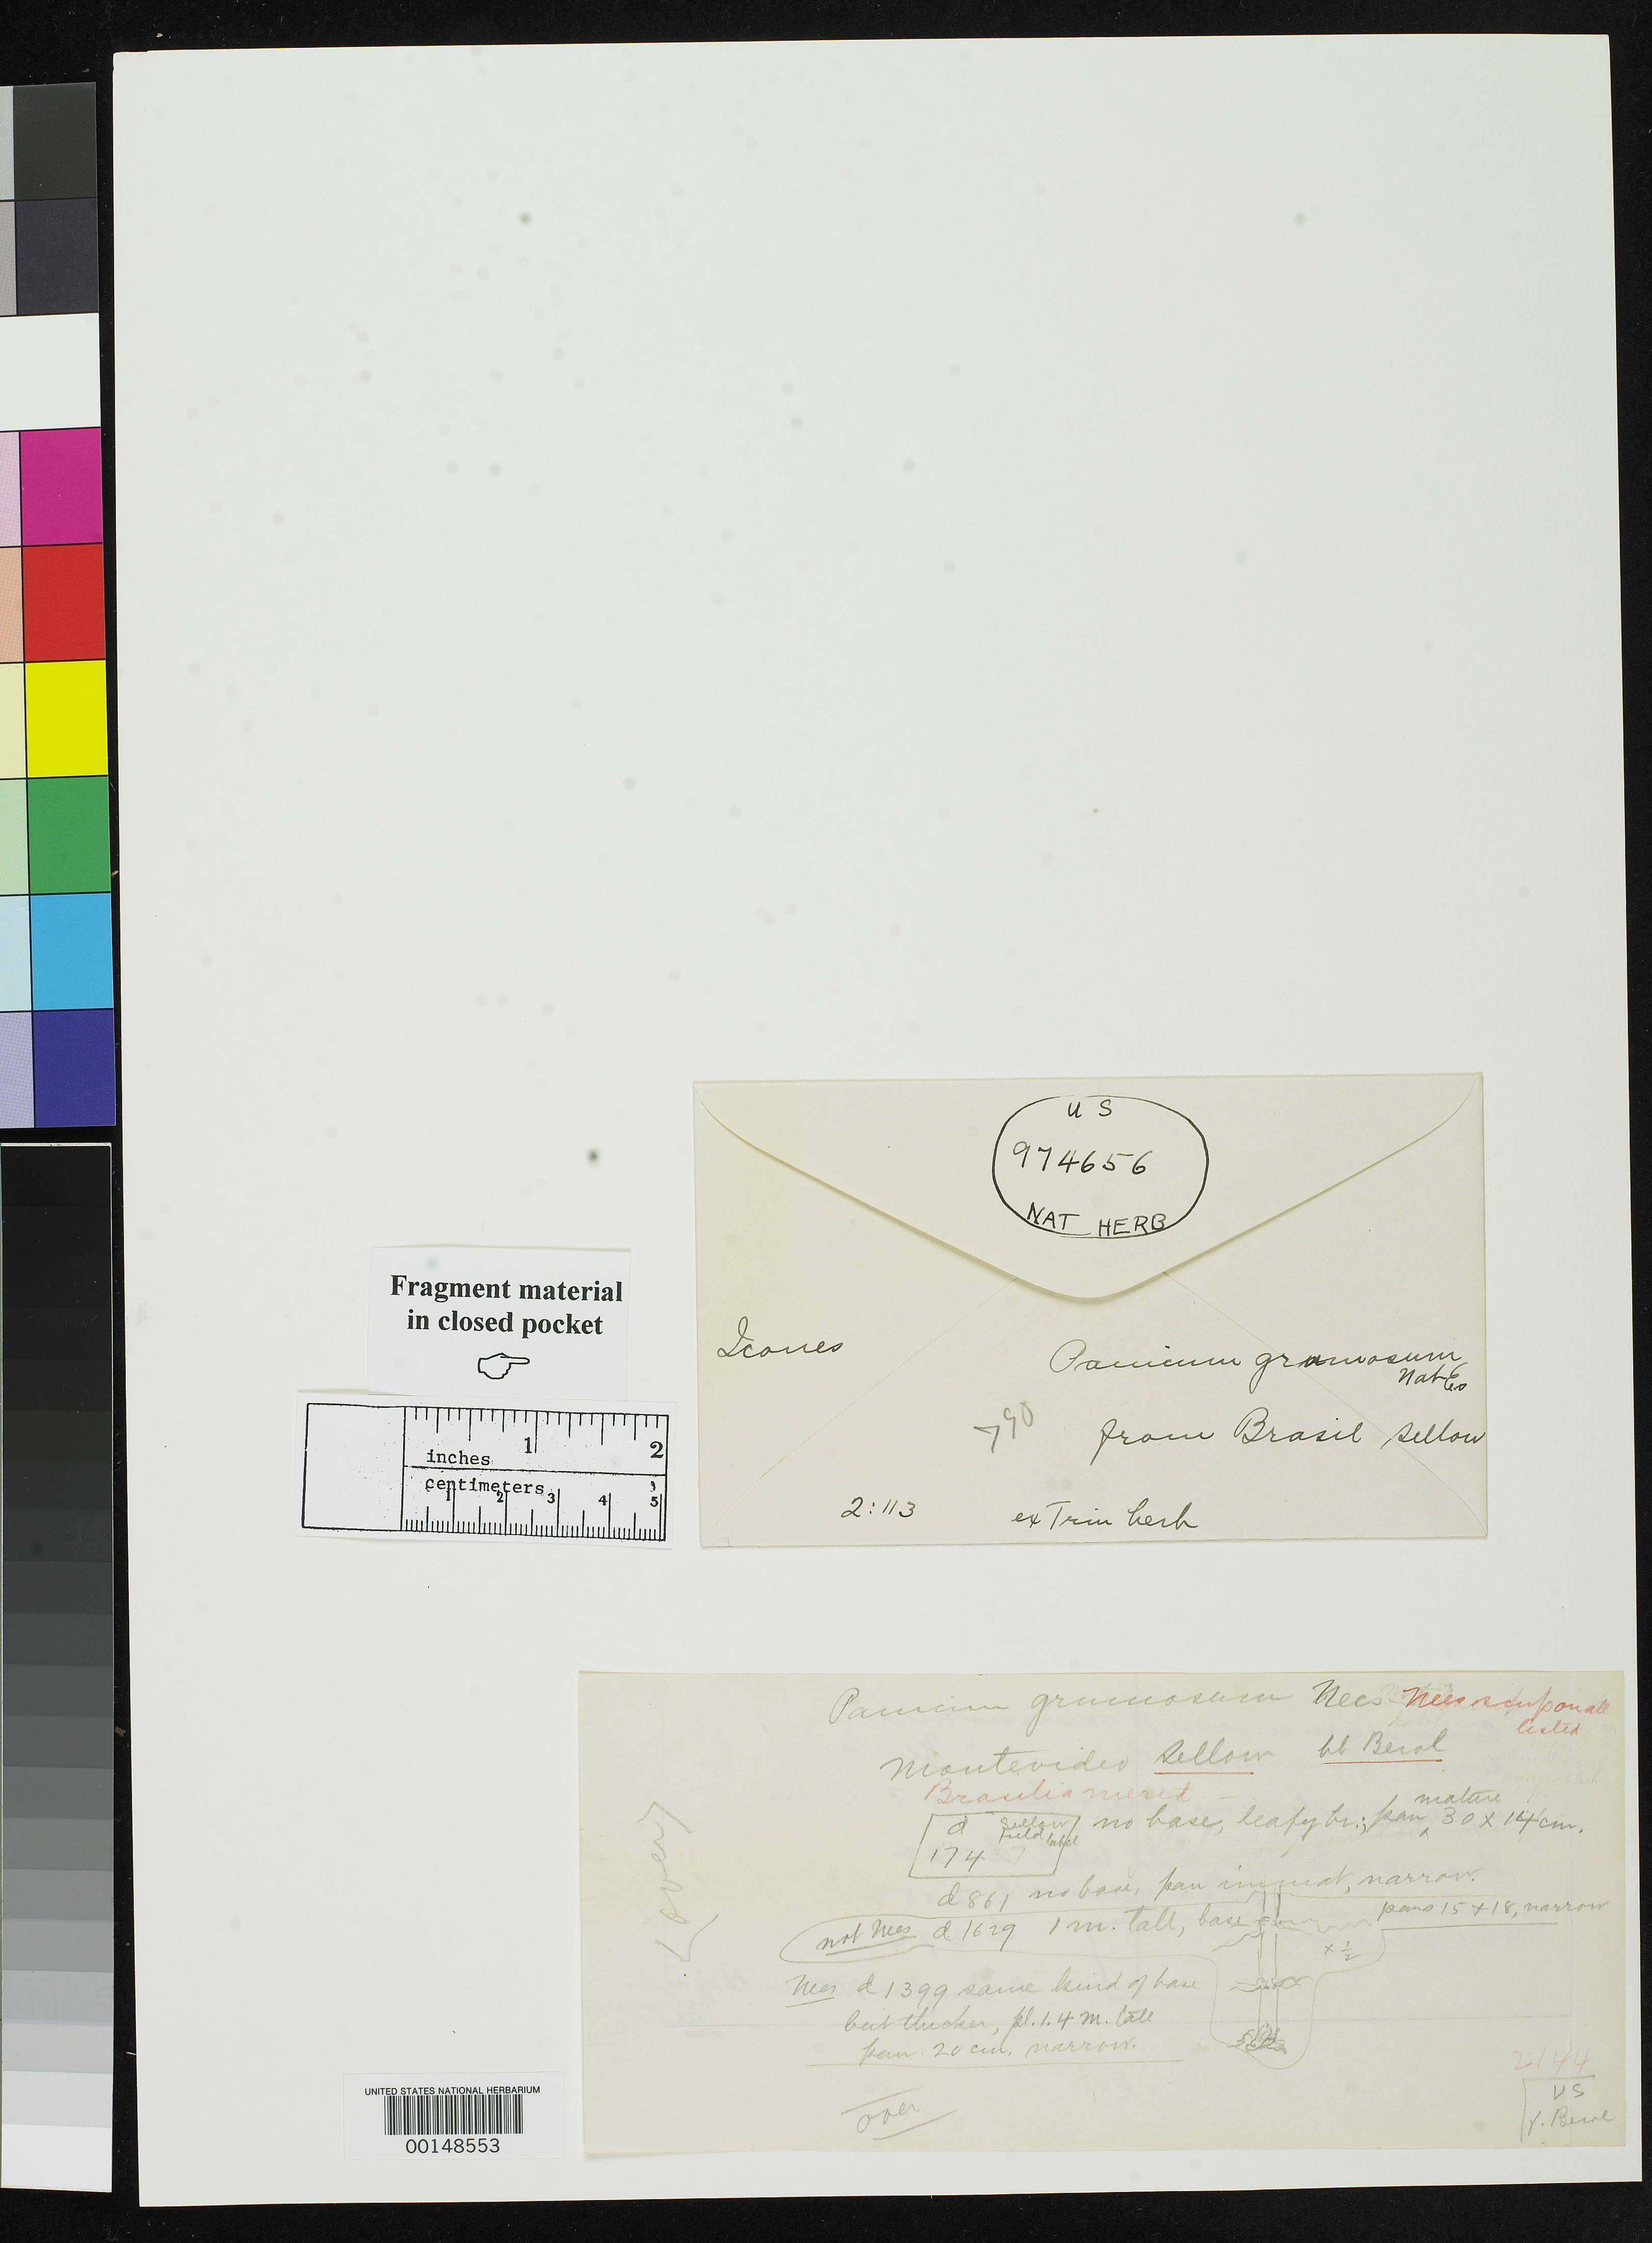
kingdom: Plantae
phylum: Tracheophyta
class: Liliopsida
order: Poales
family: Poaceae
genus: Panicum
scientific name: Panicum grumosum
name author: Nees in Mart.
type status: Type Fragment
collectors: F. Sellow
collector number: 174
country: Brazil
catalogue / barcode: US 974656